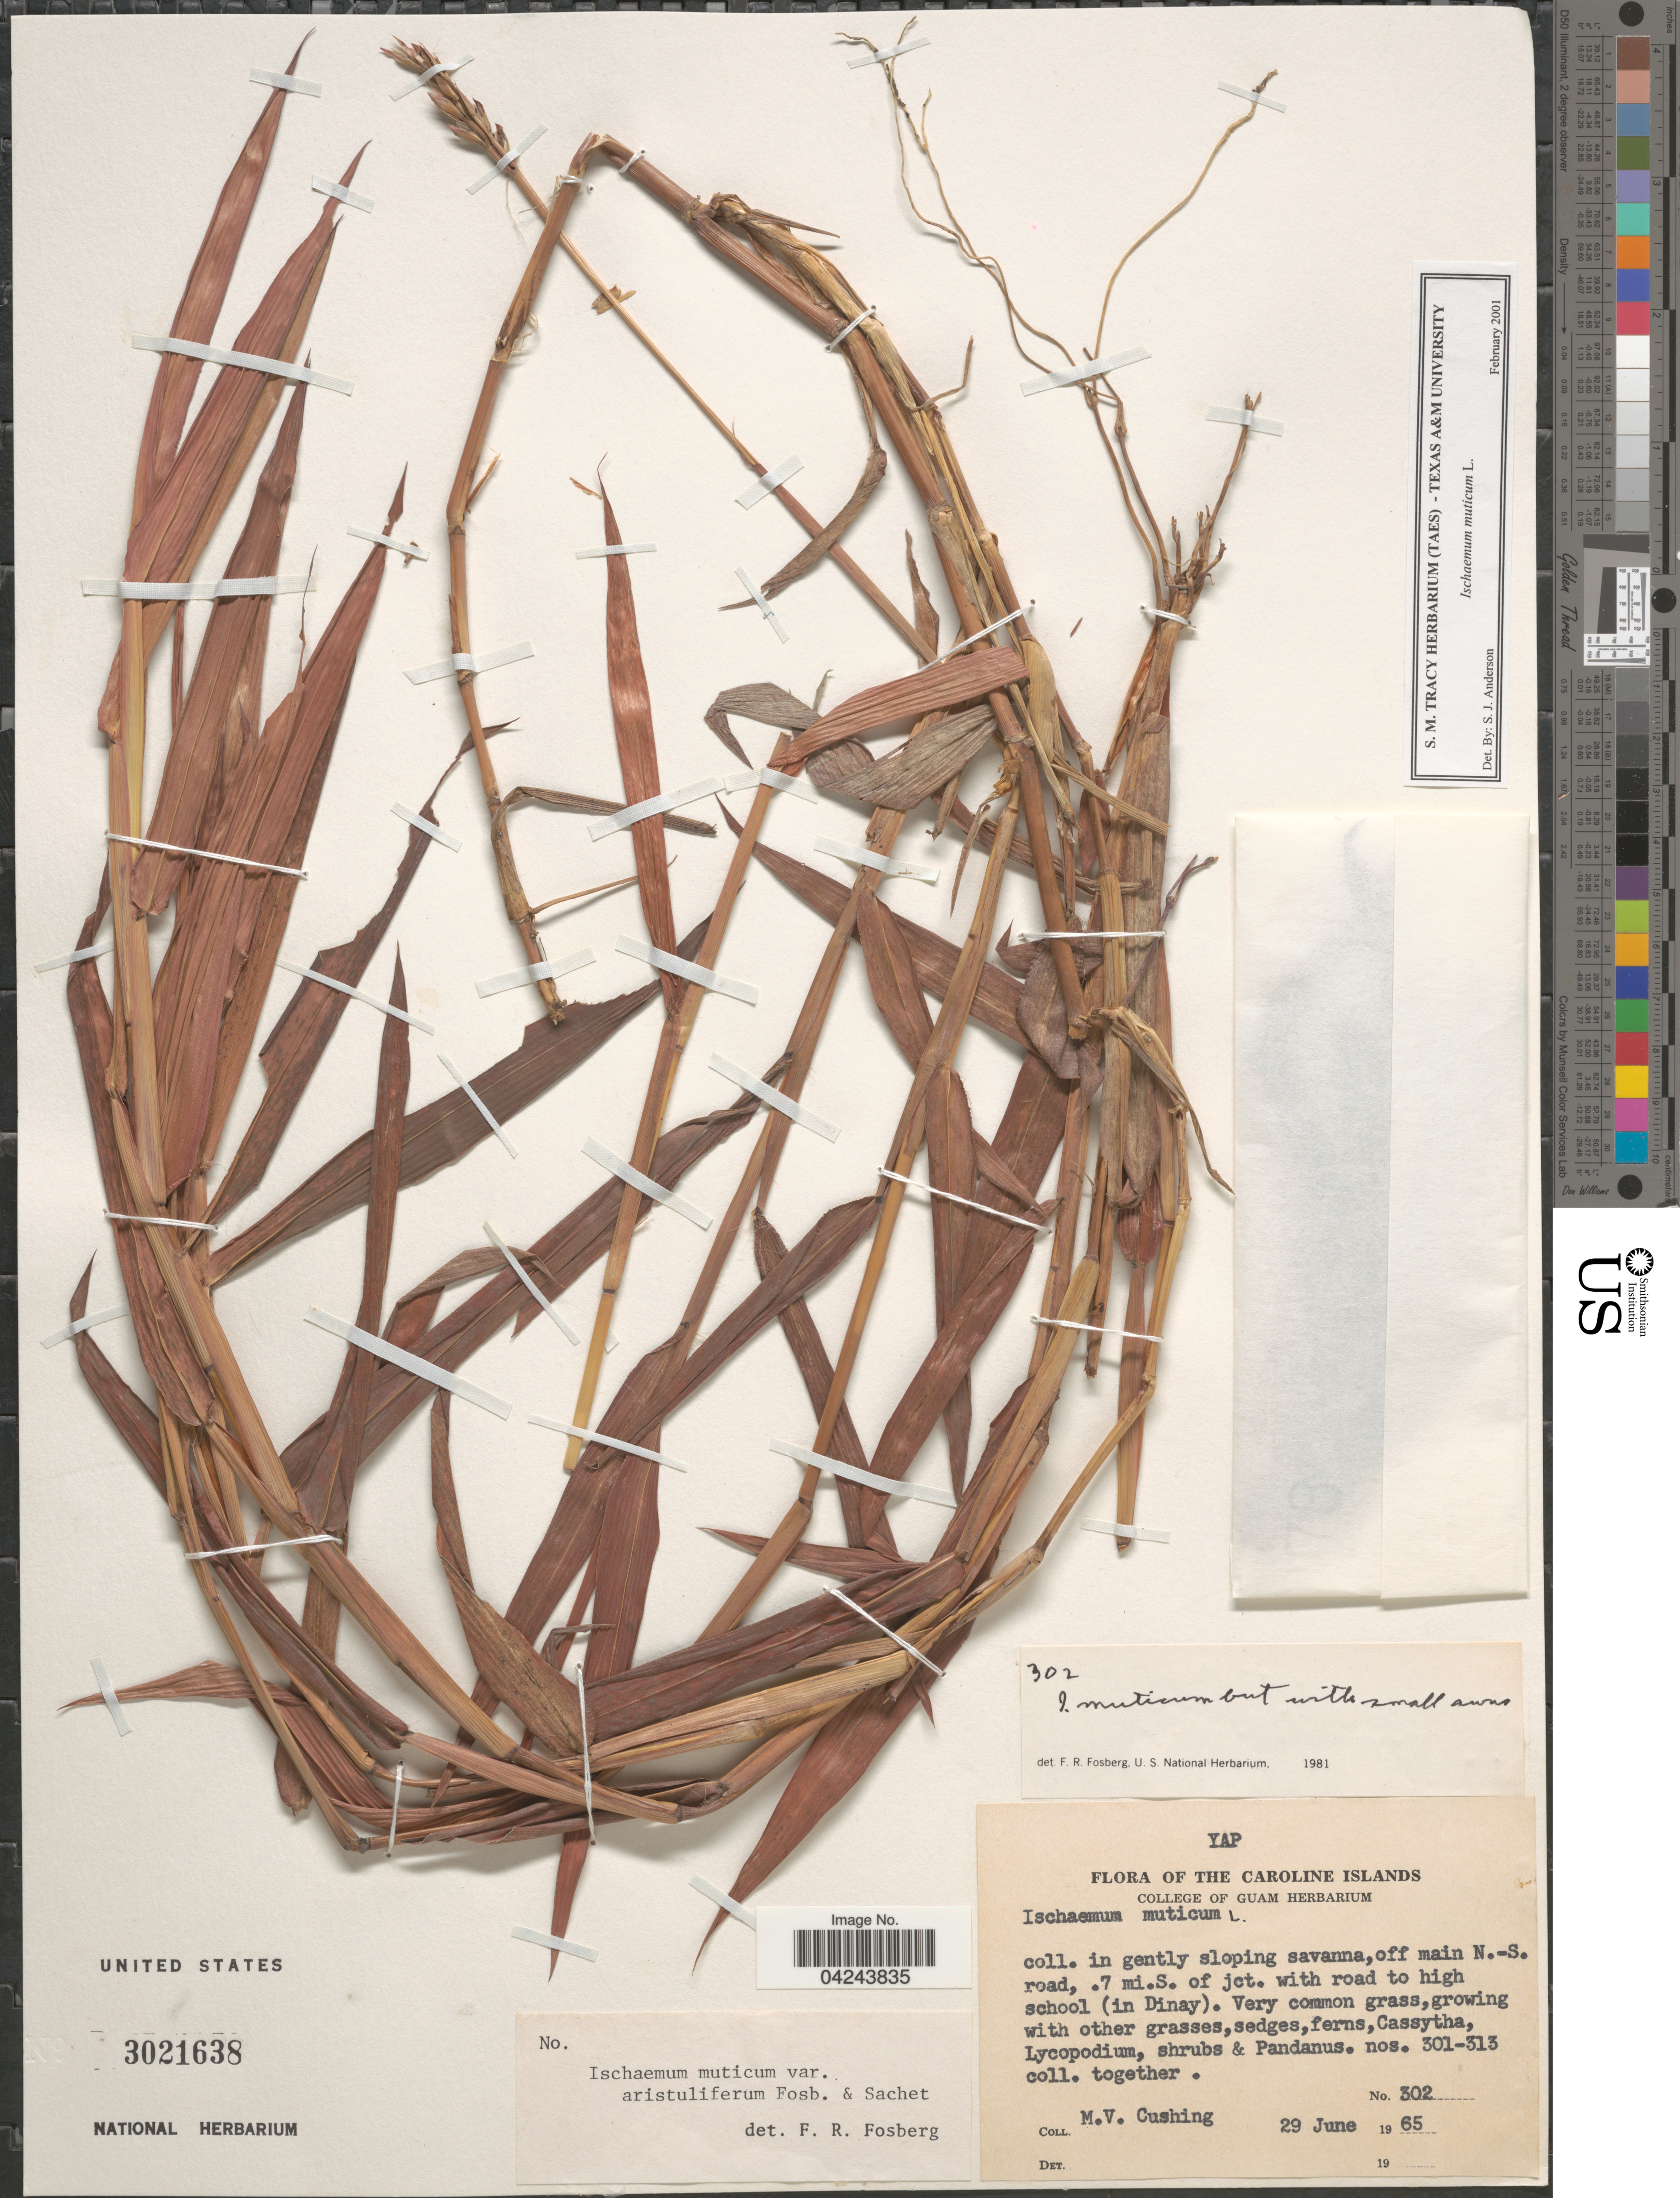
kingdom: Plantae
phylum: Tracheophyta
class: Liliopsida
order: Poales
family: Poaceae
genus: Ischaemum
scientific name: Ischaemum muticum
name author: L.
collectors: M. V. Cushing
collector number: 302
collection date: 1965-06-29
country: Micronesia, Federated States of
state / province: Yap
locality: The Caroline Islands. In gently sloping savanna, off main N.-S. road, .7 mi. S. of jct. with road to High school (in Dinay).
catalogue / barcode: US 3021638